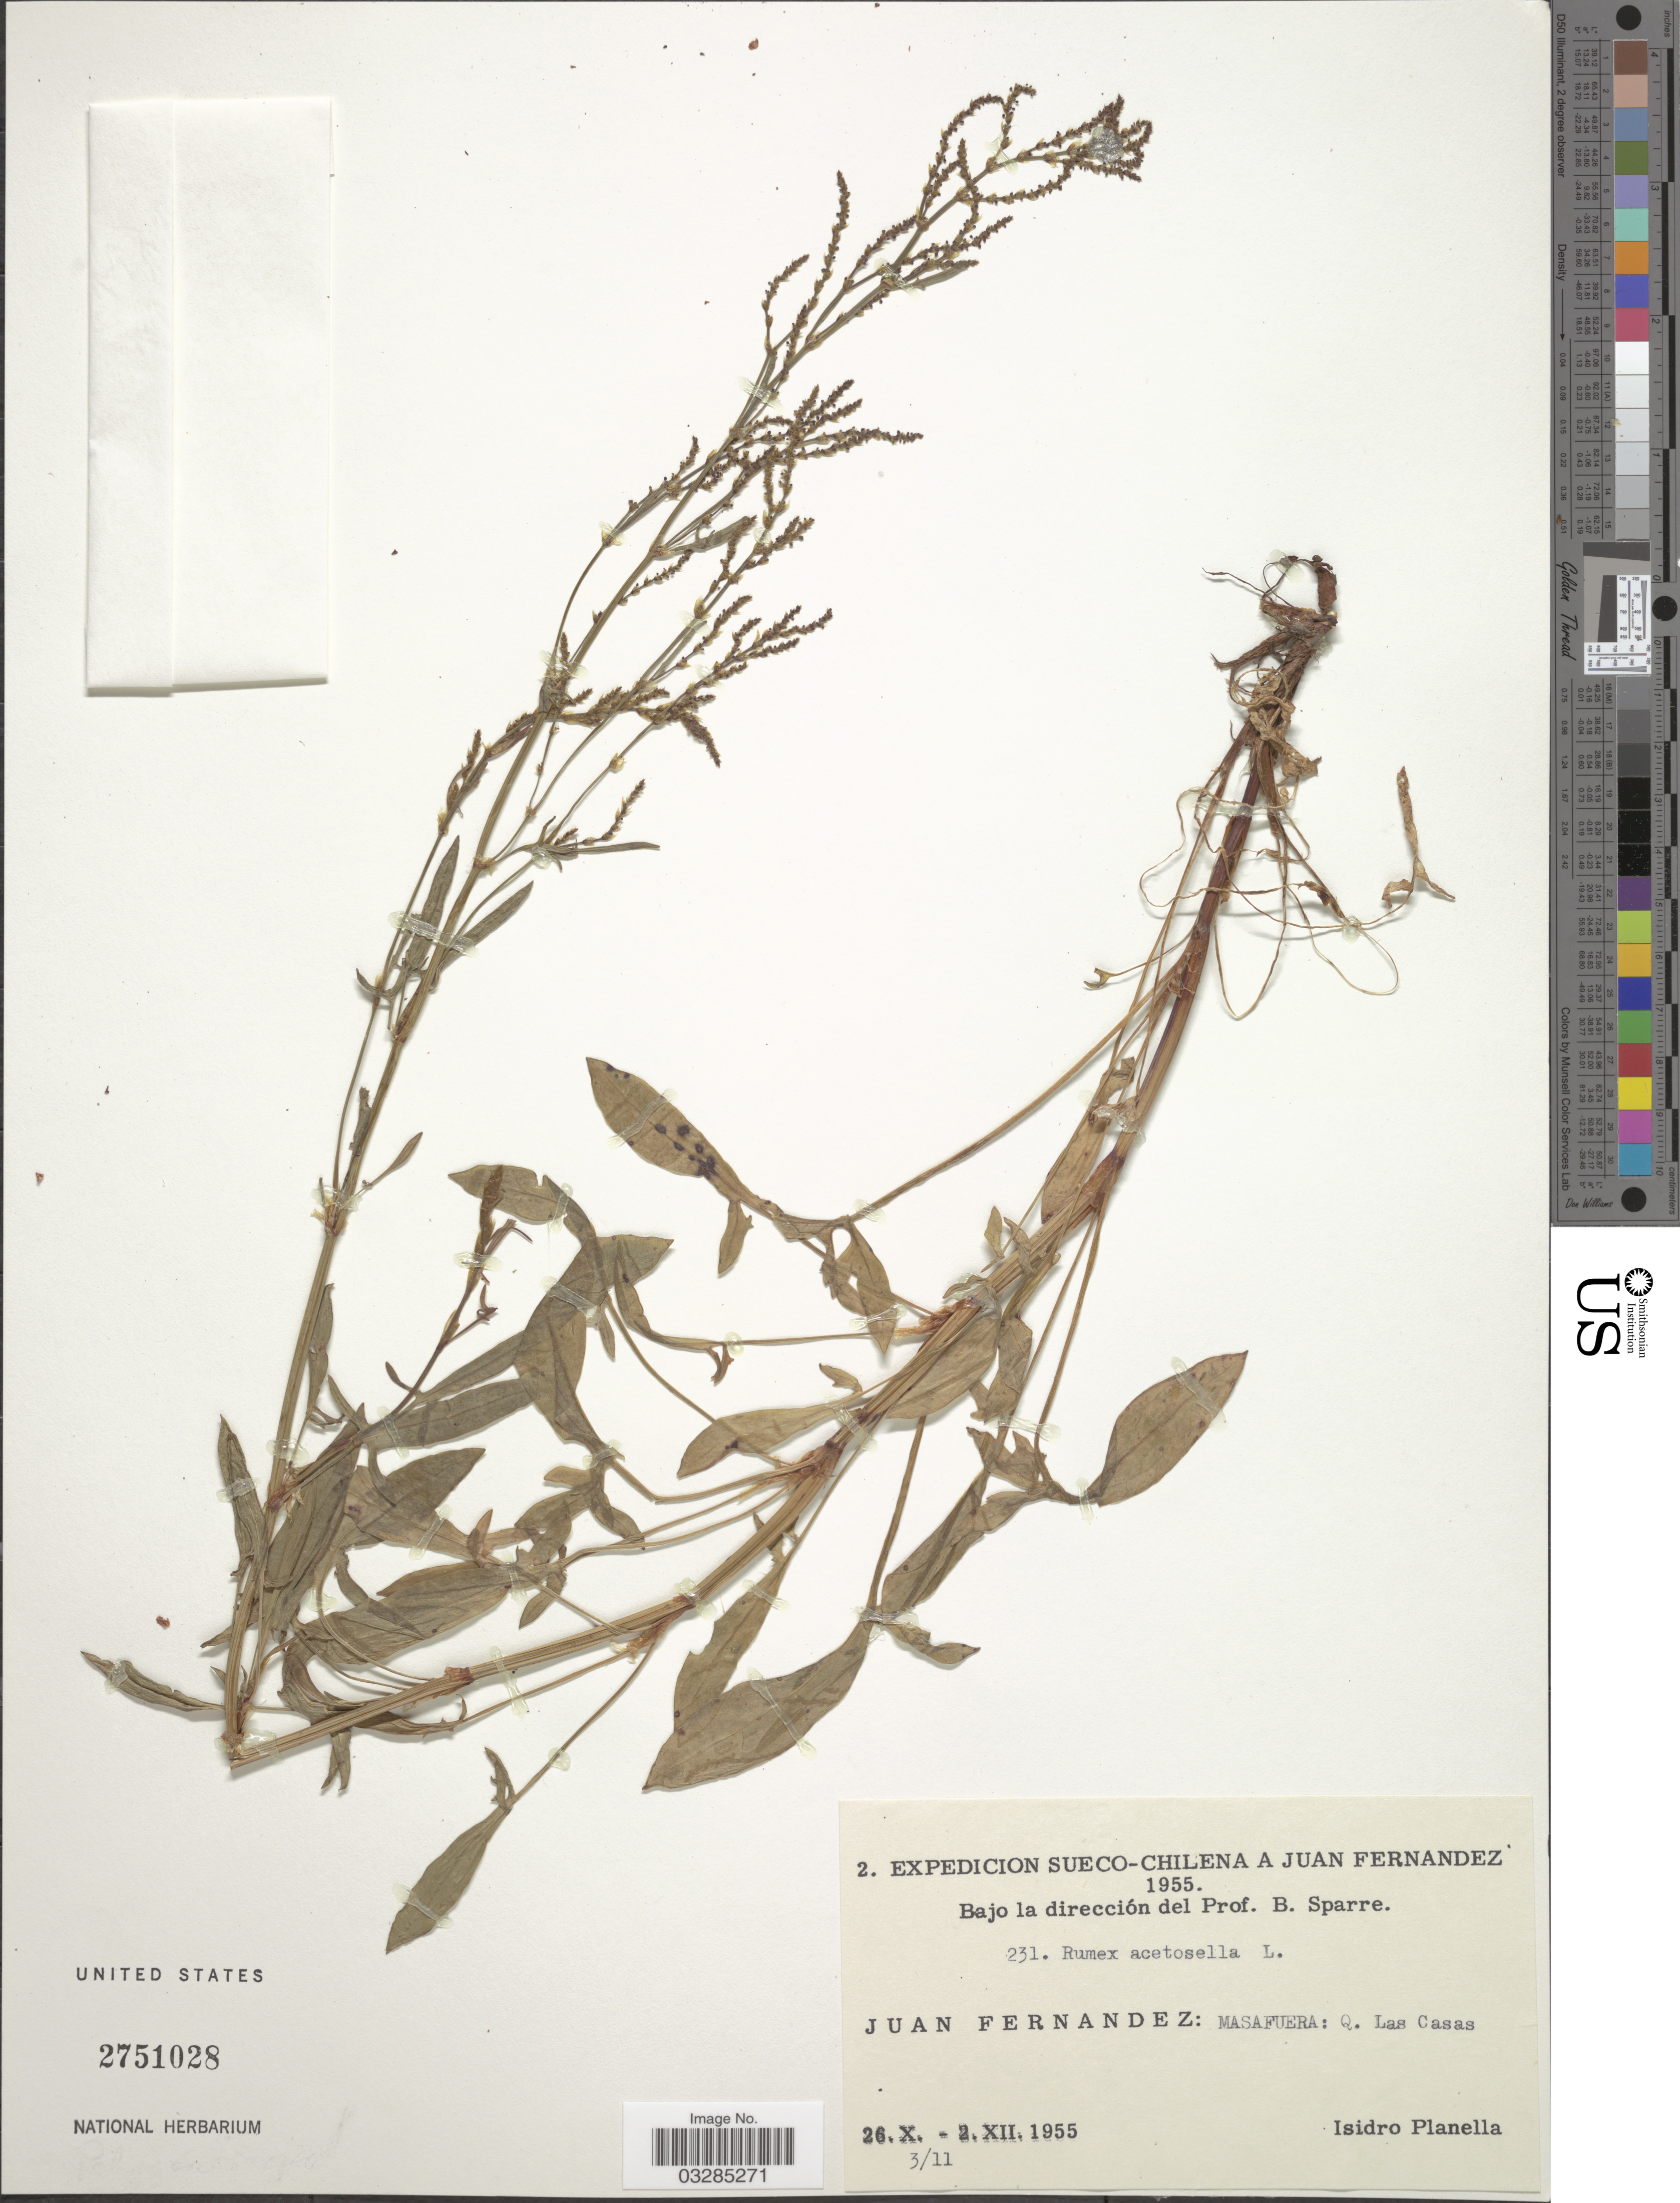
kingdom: Plantae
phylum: Tracheophyta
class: Magnoliopsida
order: Caryophyllales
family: Polygonaceae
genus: Rumex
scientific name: Rumex acetosella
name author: L.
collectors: I. Planella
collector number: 231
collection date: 1955-11-03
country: Chile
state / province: Valparaíso (V)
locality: Juan Fernandez: Masafuera: Q. Las Casas.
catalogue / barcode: US 2751028